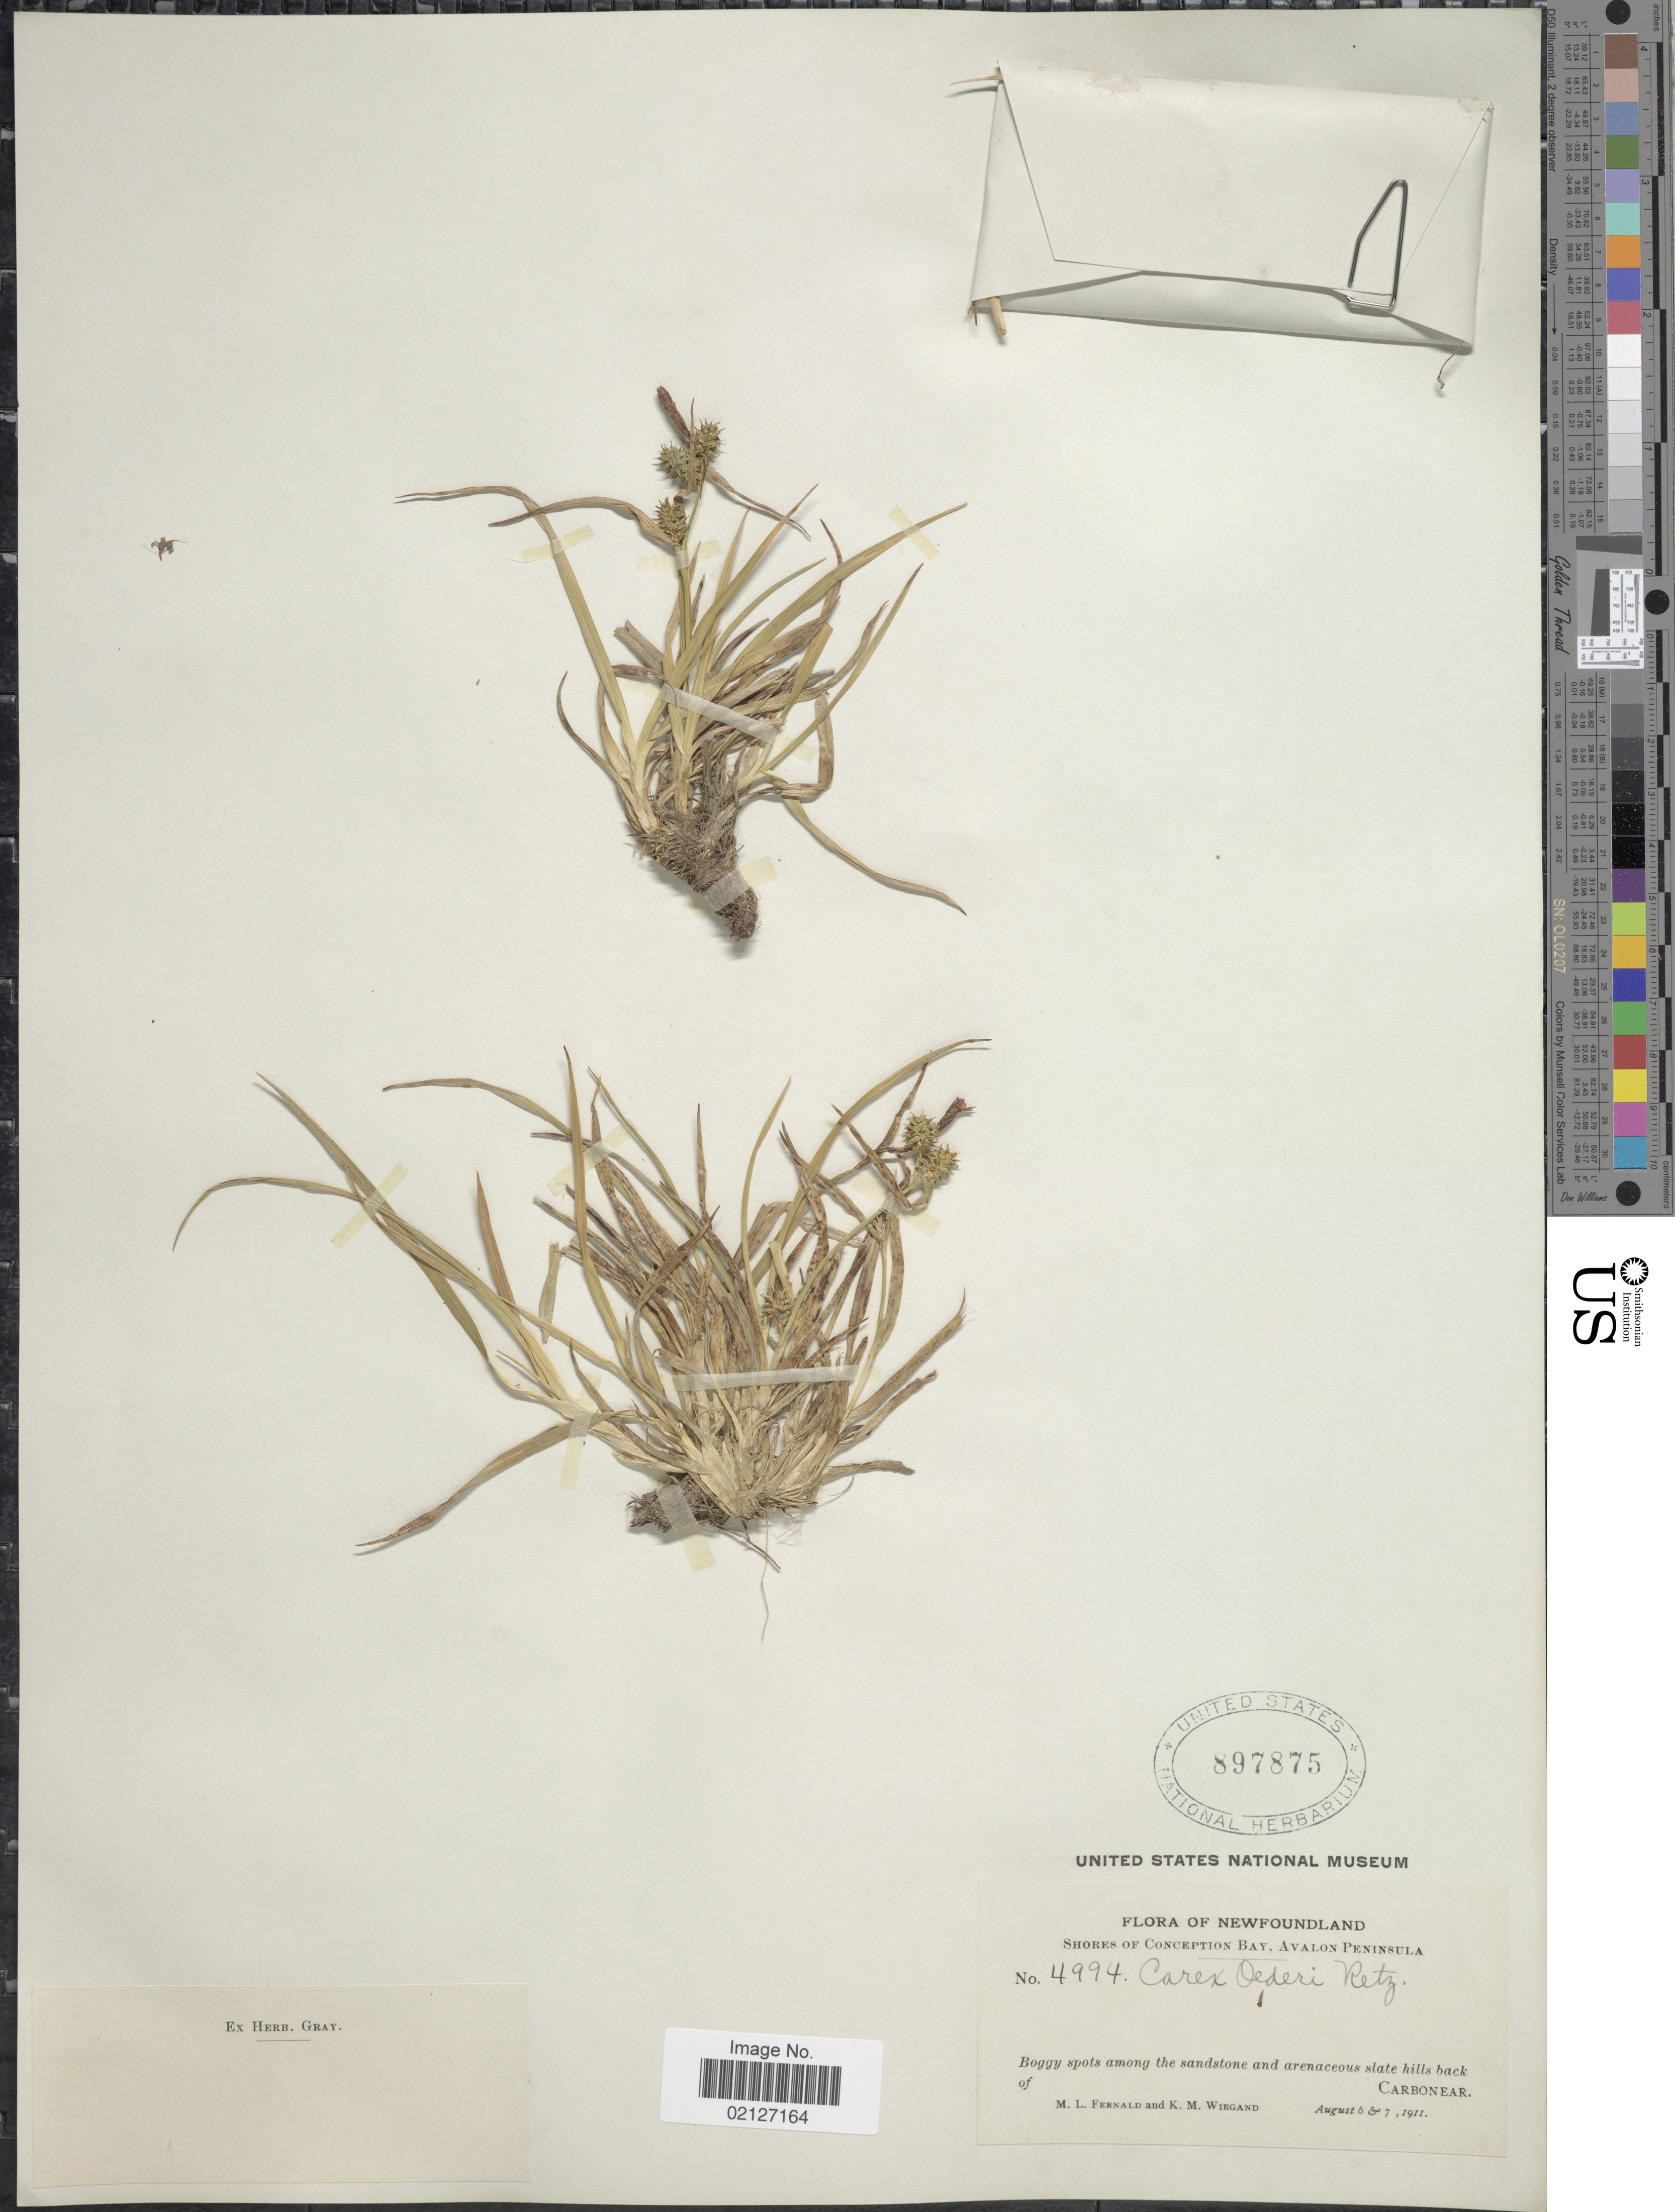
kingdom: Plantae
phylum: Tracheophyta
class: Liliopsida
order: Poales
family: Cyperaceae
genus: Carex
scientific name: Carex oederi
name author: Retz.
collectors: M. L. Fernald & K. M. Wiegand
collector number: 4994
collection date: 1911-08-06/1911-08-07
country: Canada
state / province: Newfoundland and Labrador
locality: Shores of Conception Bay, Avalon Peninsula, boggy spots among the sandstone and arenaceous slate hills back of Carbonear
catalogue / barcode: US 897875